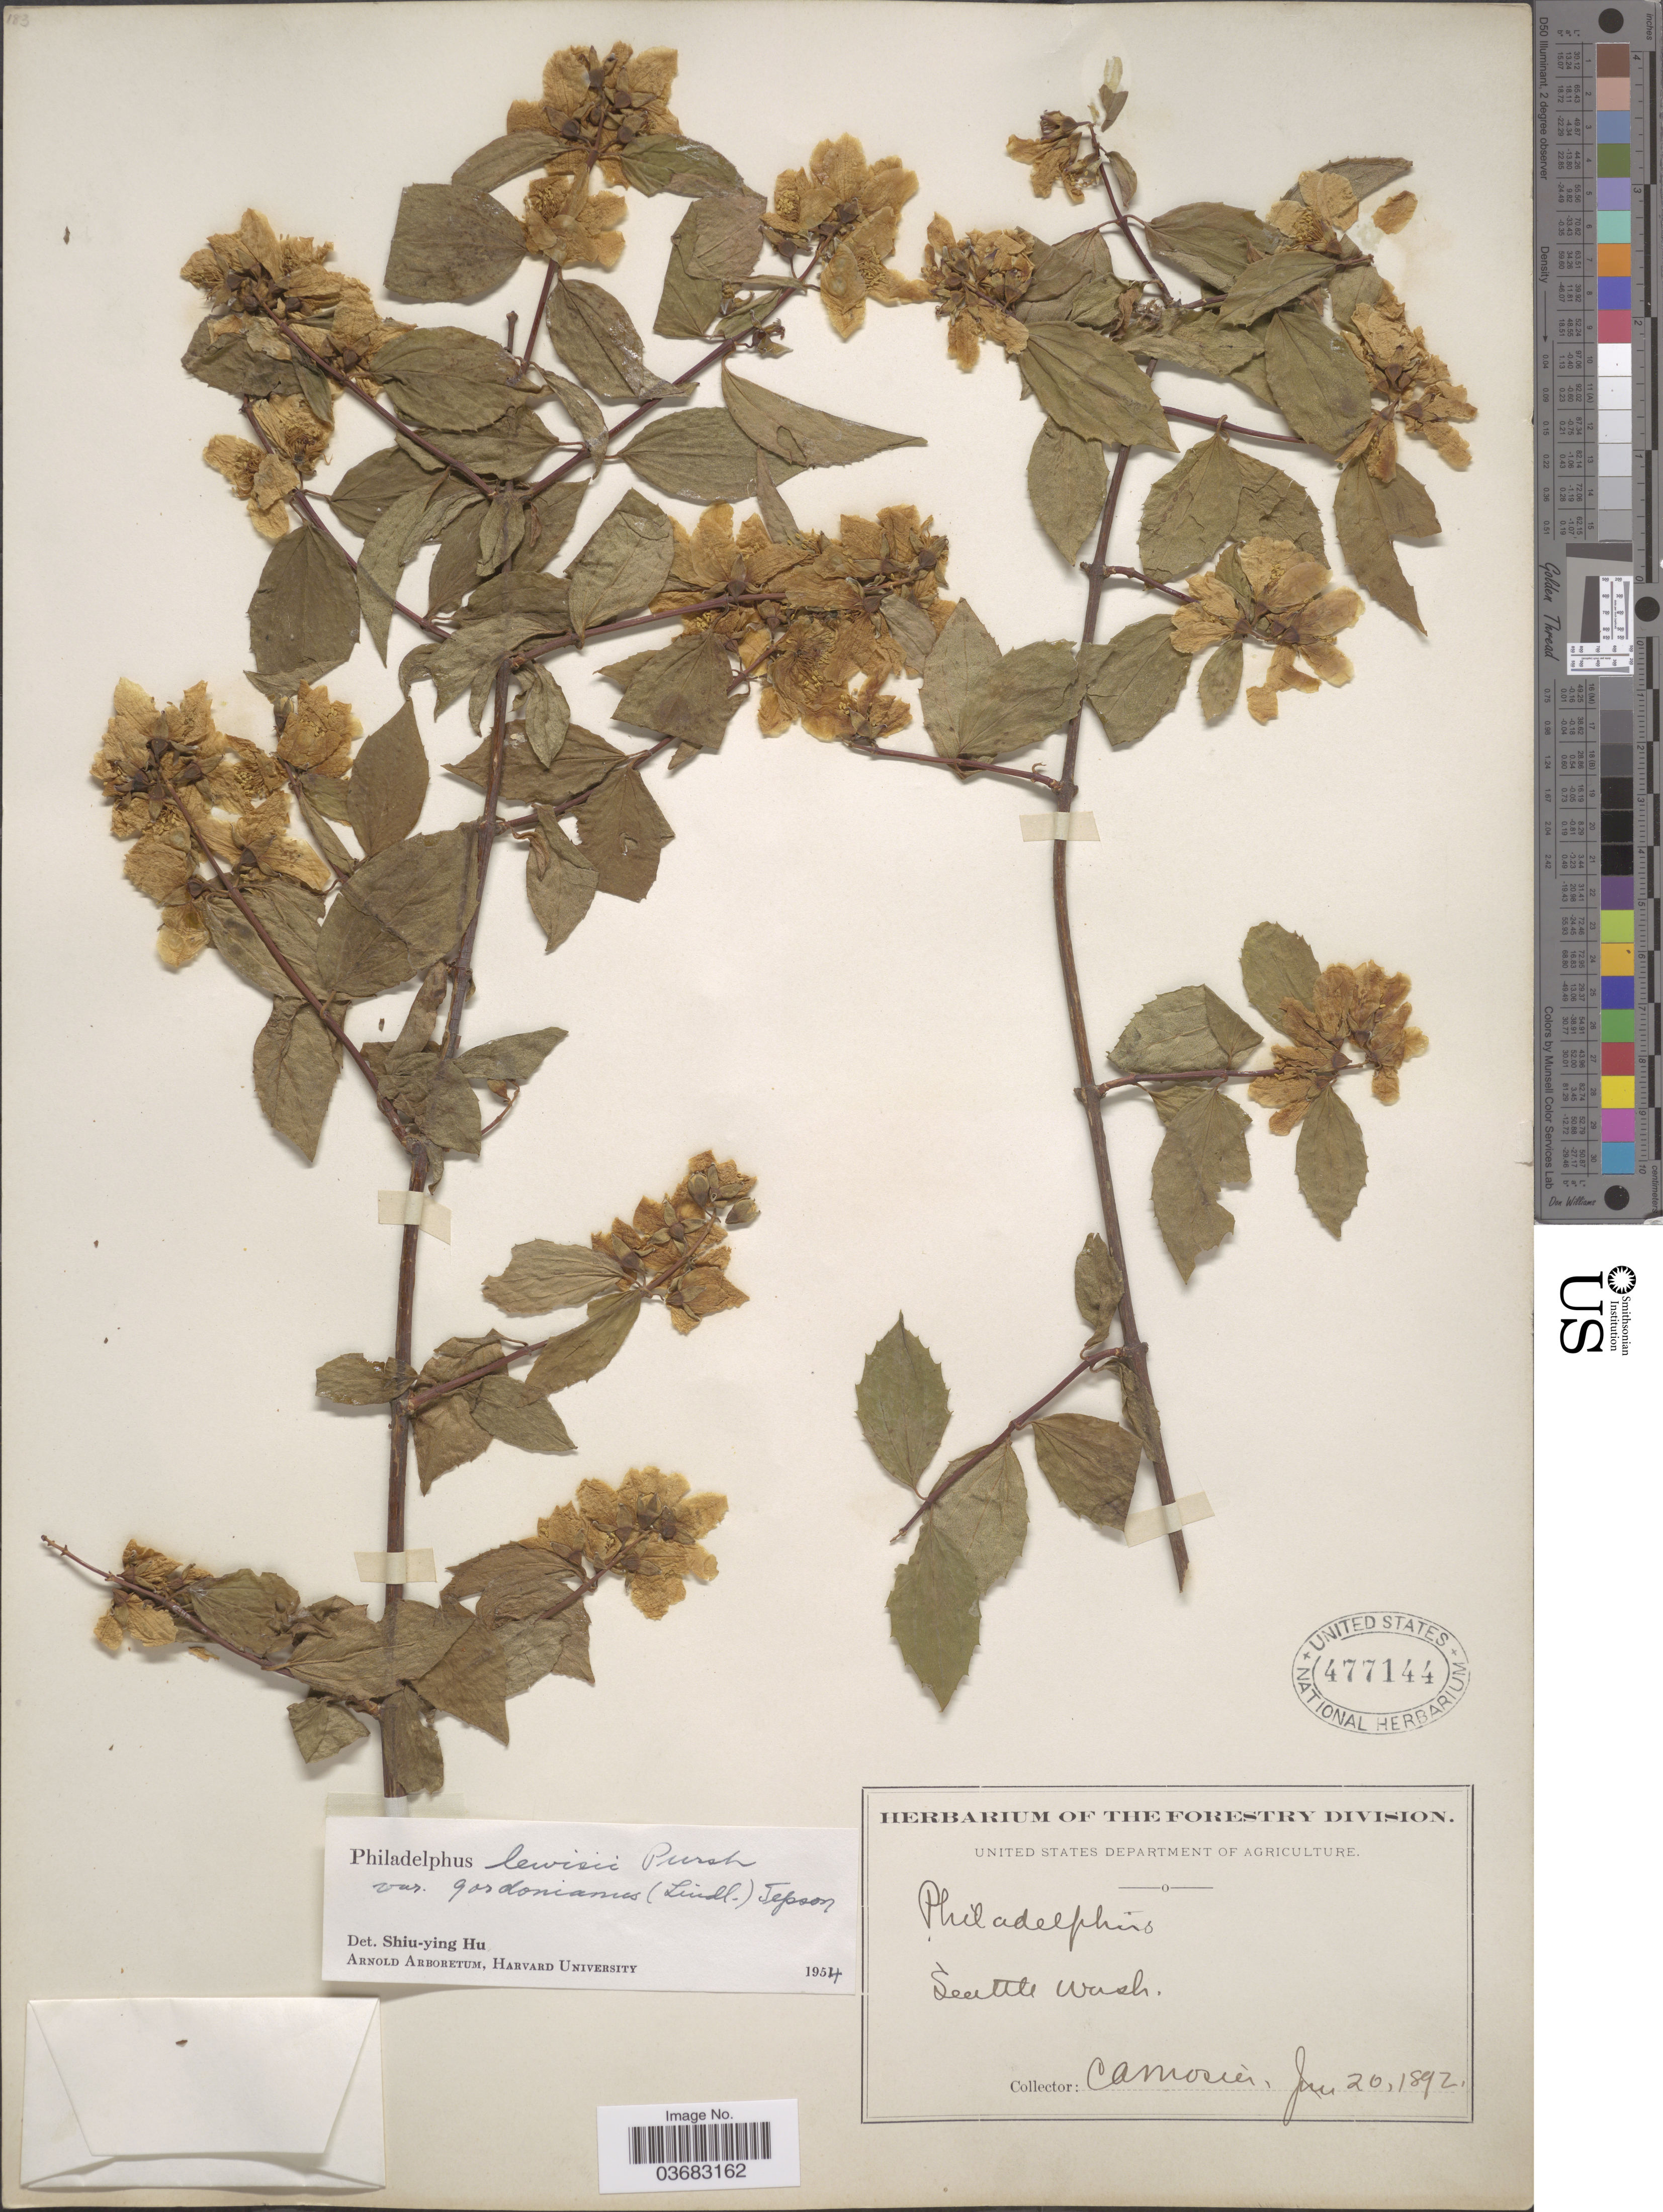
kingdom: Plantae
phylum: Tracheophyta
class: Magnoliopsida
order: Cornales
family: Hydrangeaceae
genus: Philadelphus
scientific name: Philadelphus lewisii var. gordonianus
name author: (Lindl.) Munz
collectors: C. A. Mosier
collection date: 1892-06-20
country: United States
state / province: Washington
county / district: King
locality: Seattle.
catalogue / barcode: US 477144